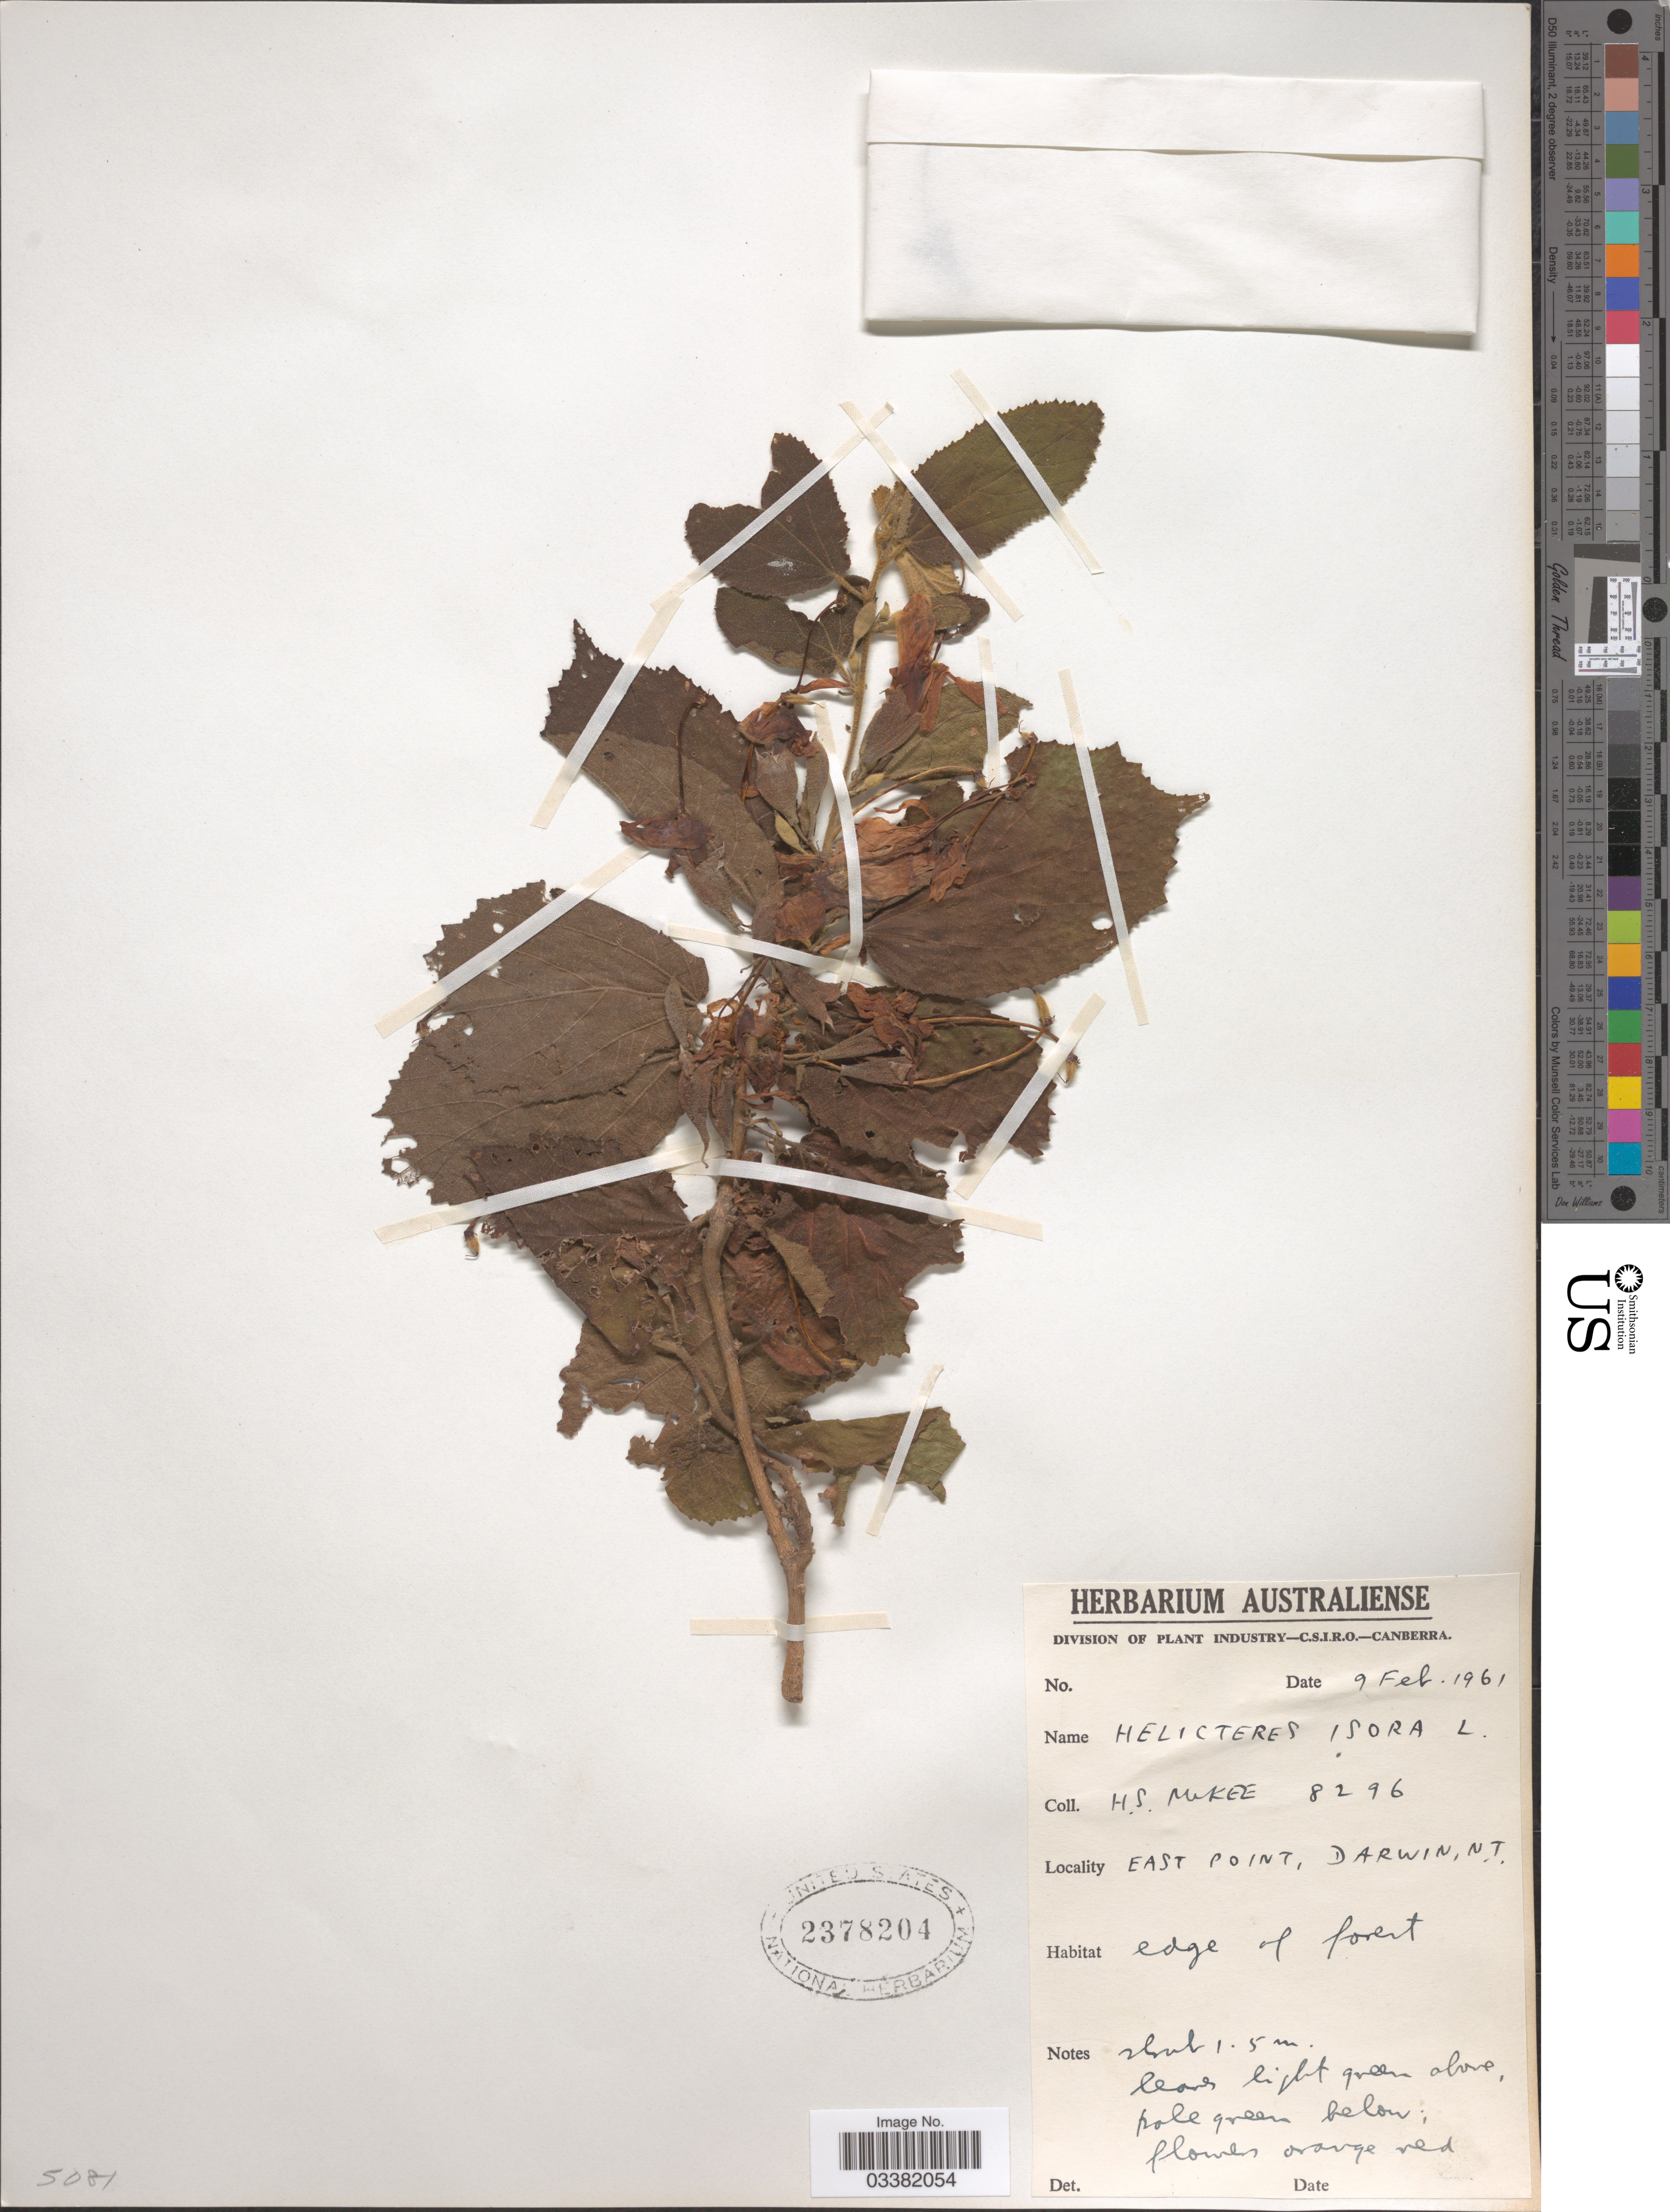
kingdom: Plantae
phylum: Tracheophyta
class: Magnoliopsida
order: Malvales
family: Malvaceae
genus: Helicteres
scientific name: Helicteres isora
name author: L.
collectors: H. S. McKee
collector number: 8296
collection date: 1961-02-09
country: Australia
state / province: Northern Territory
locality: East Point, Darwin.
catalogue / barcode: US 2378204